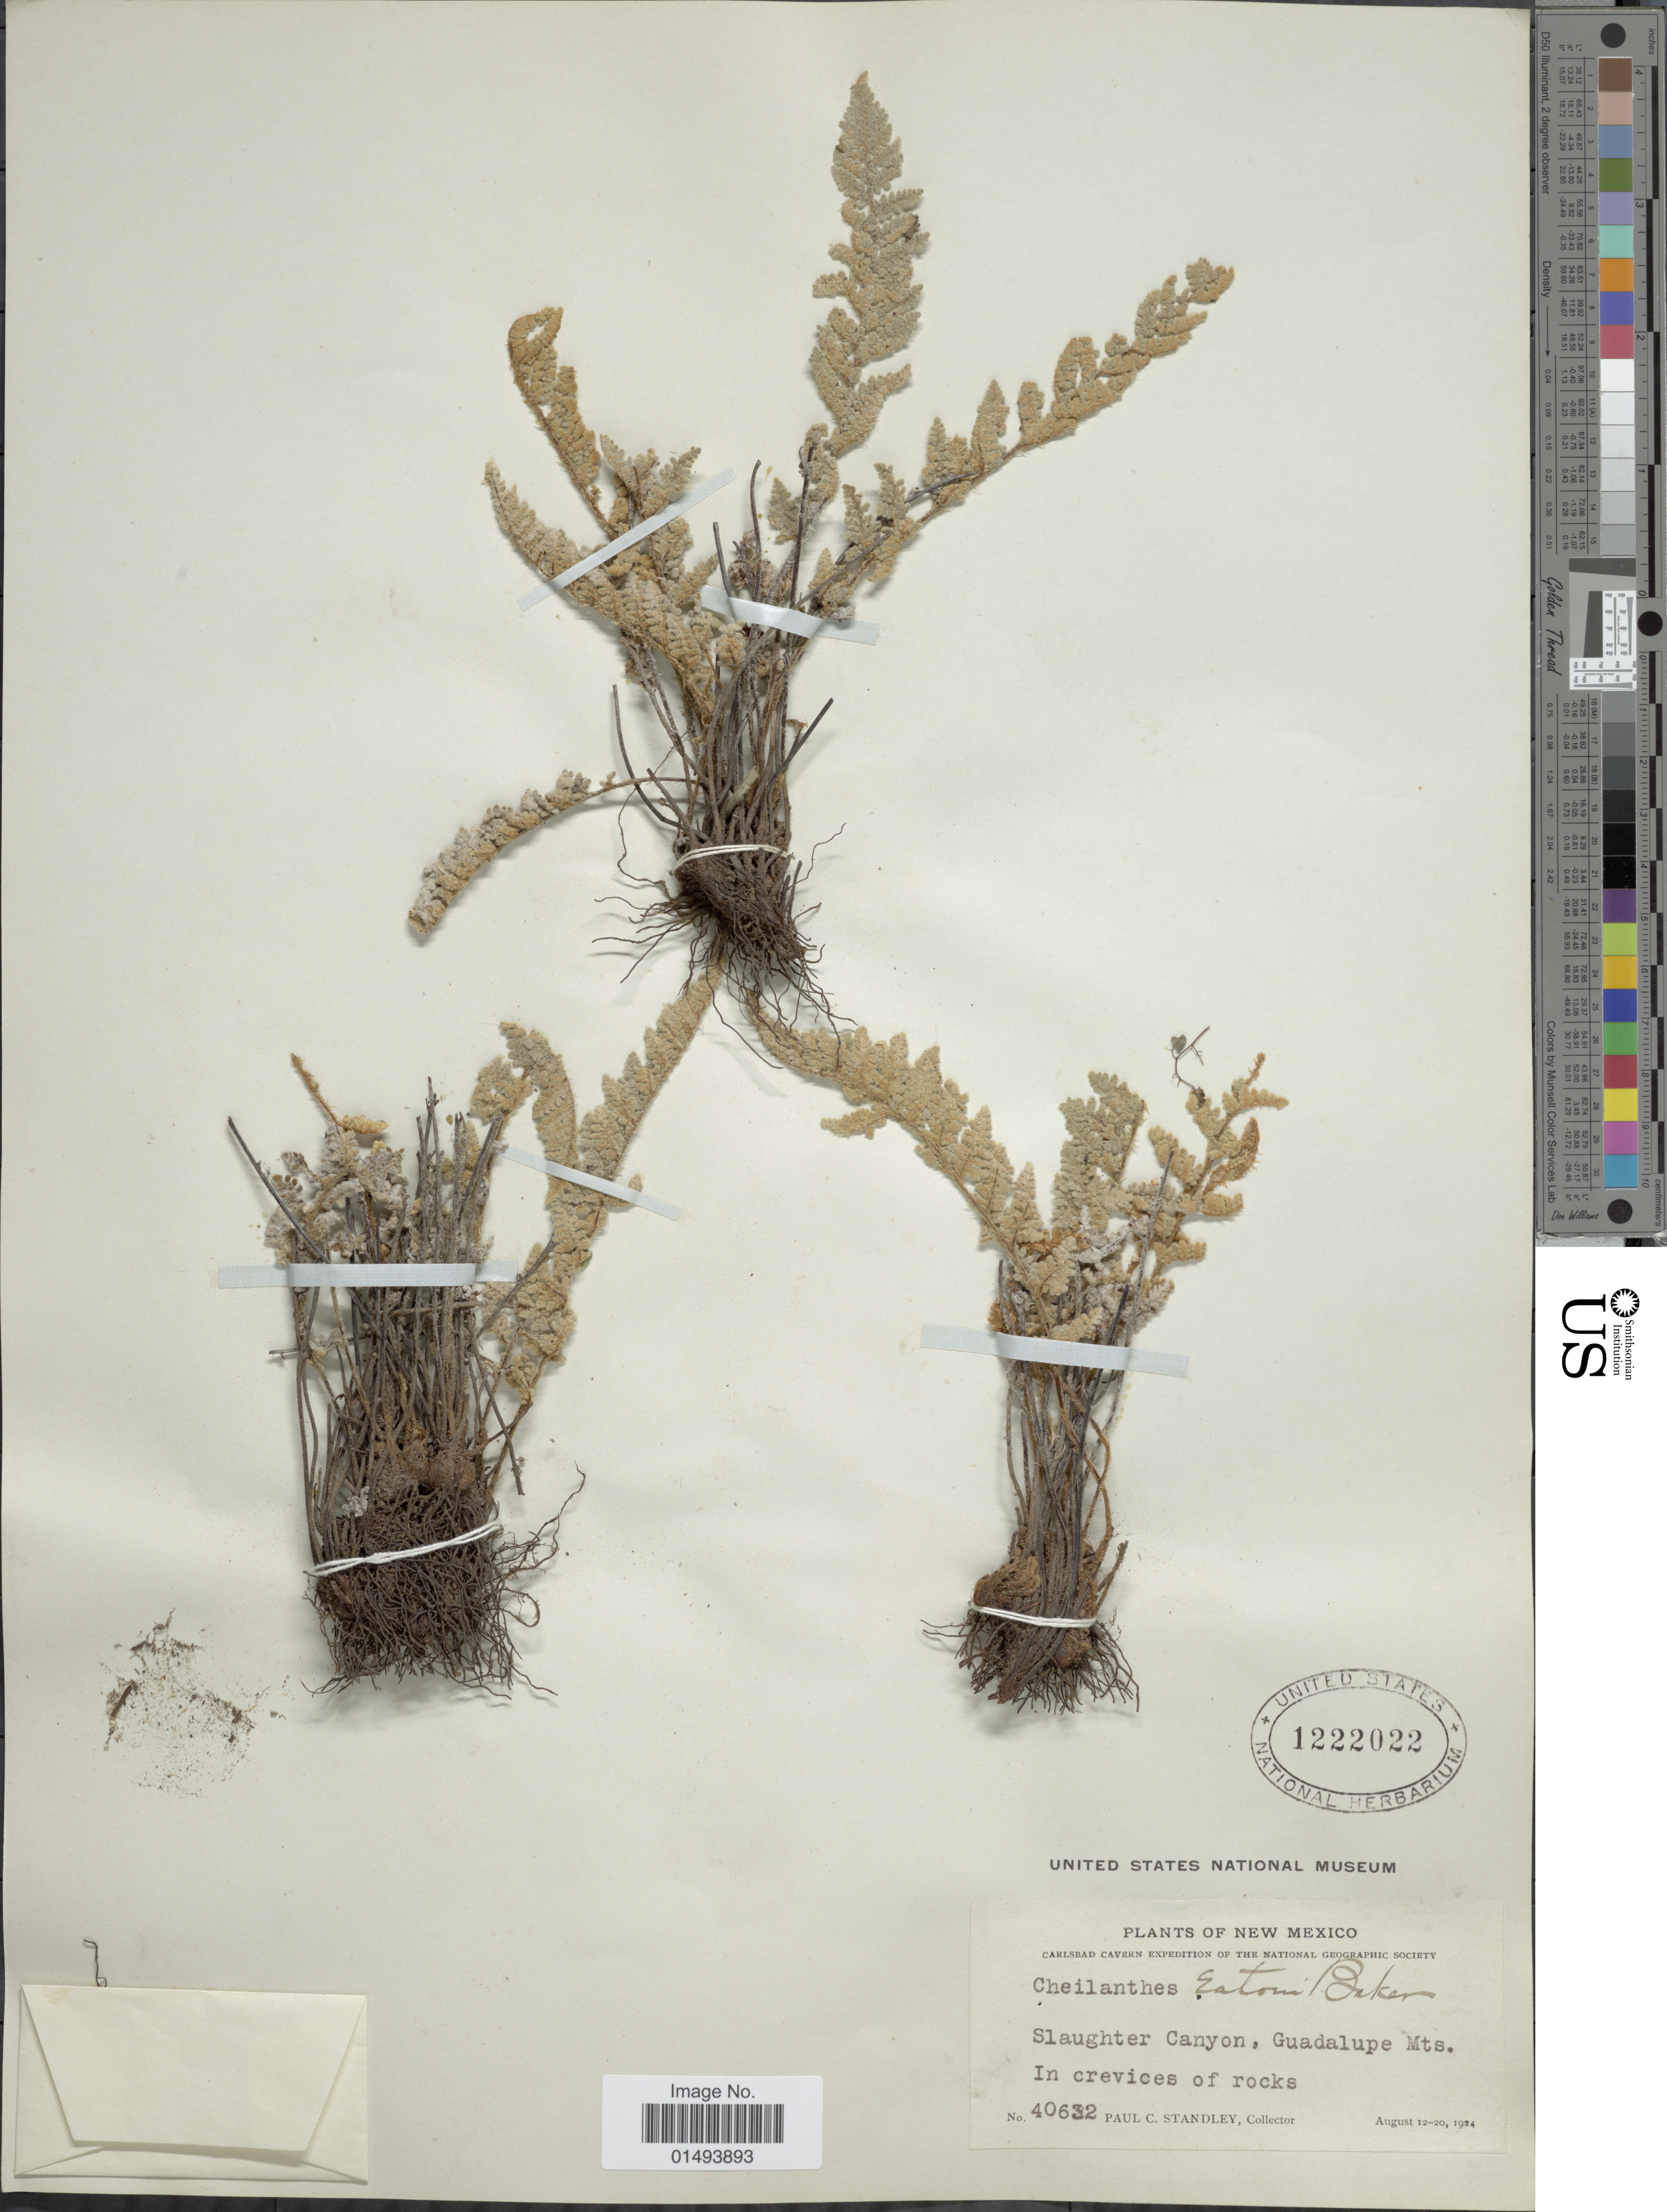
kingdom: Plantae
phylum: Tracheophyta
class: Polypodiopsida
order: Polypodiales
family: Pteridaceae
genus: Myriopteris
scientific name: Myriopteris rufa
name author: Fée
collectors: P. C. Standley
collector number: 40632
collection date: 1924-08-12/1924-08-20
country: United States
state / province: New Mexico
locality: Plants of New Mexico, Slaughter Canyon, Guadalupe Mts. in crevices of rocks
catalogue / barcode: US 1222022